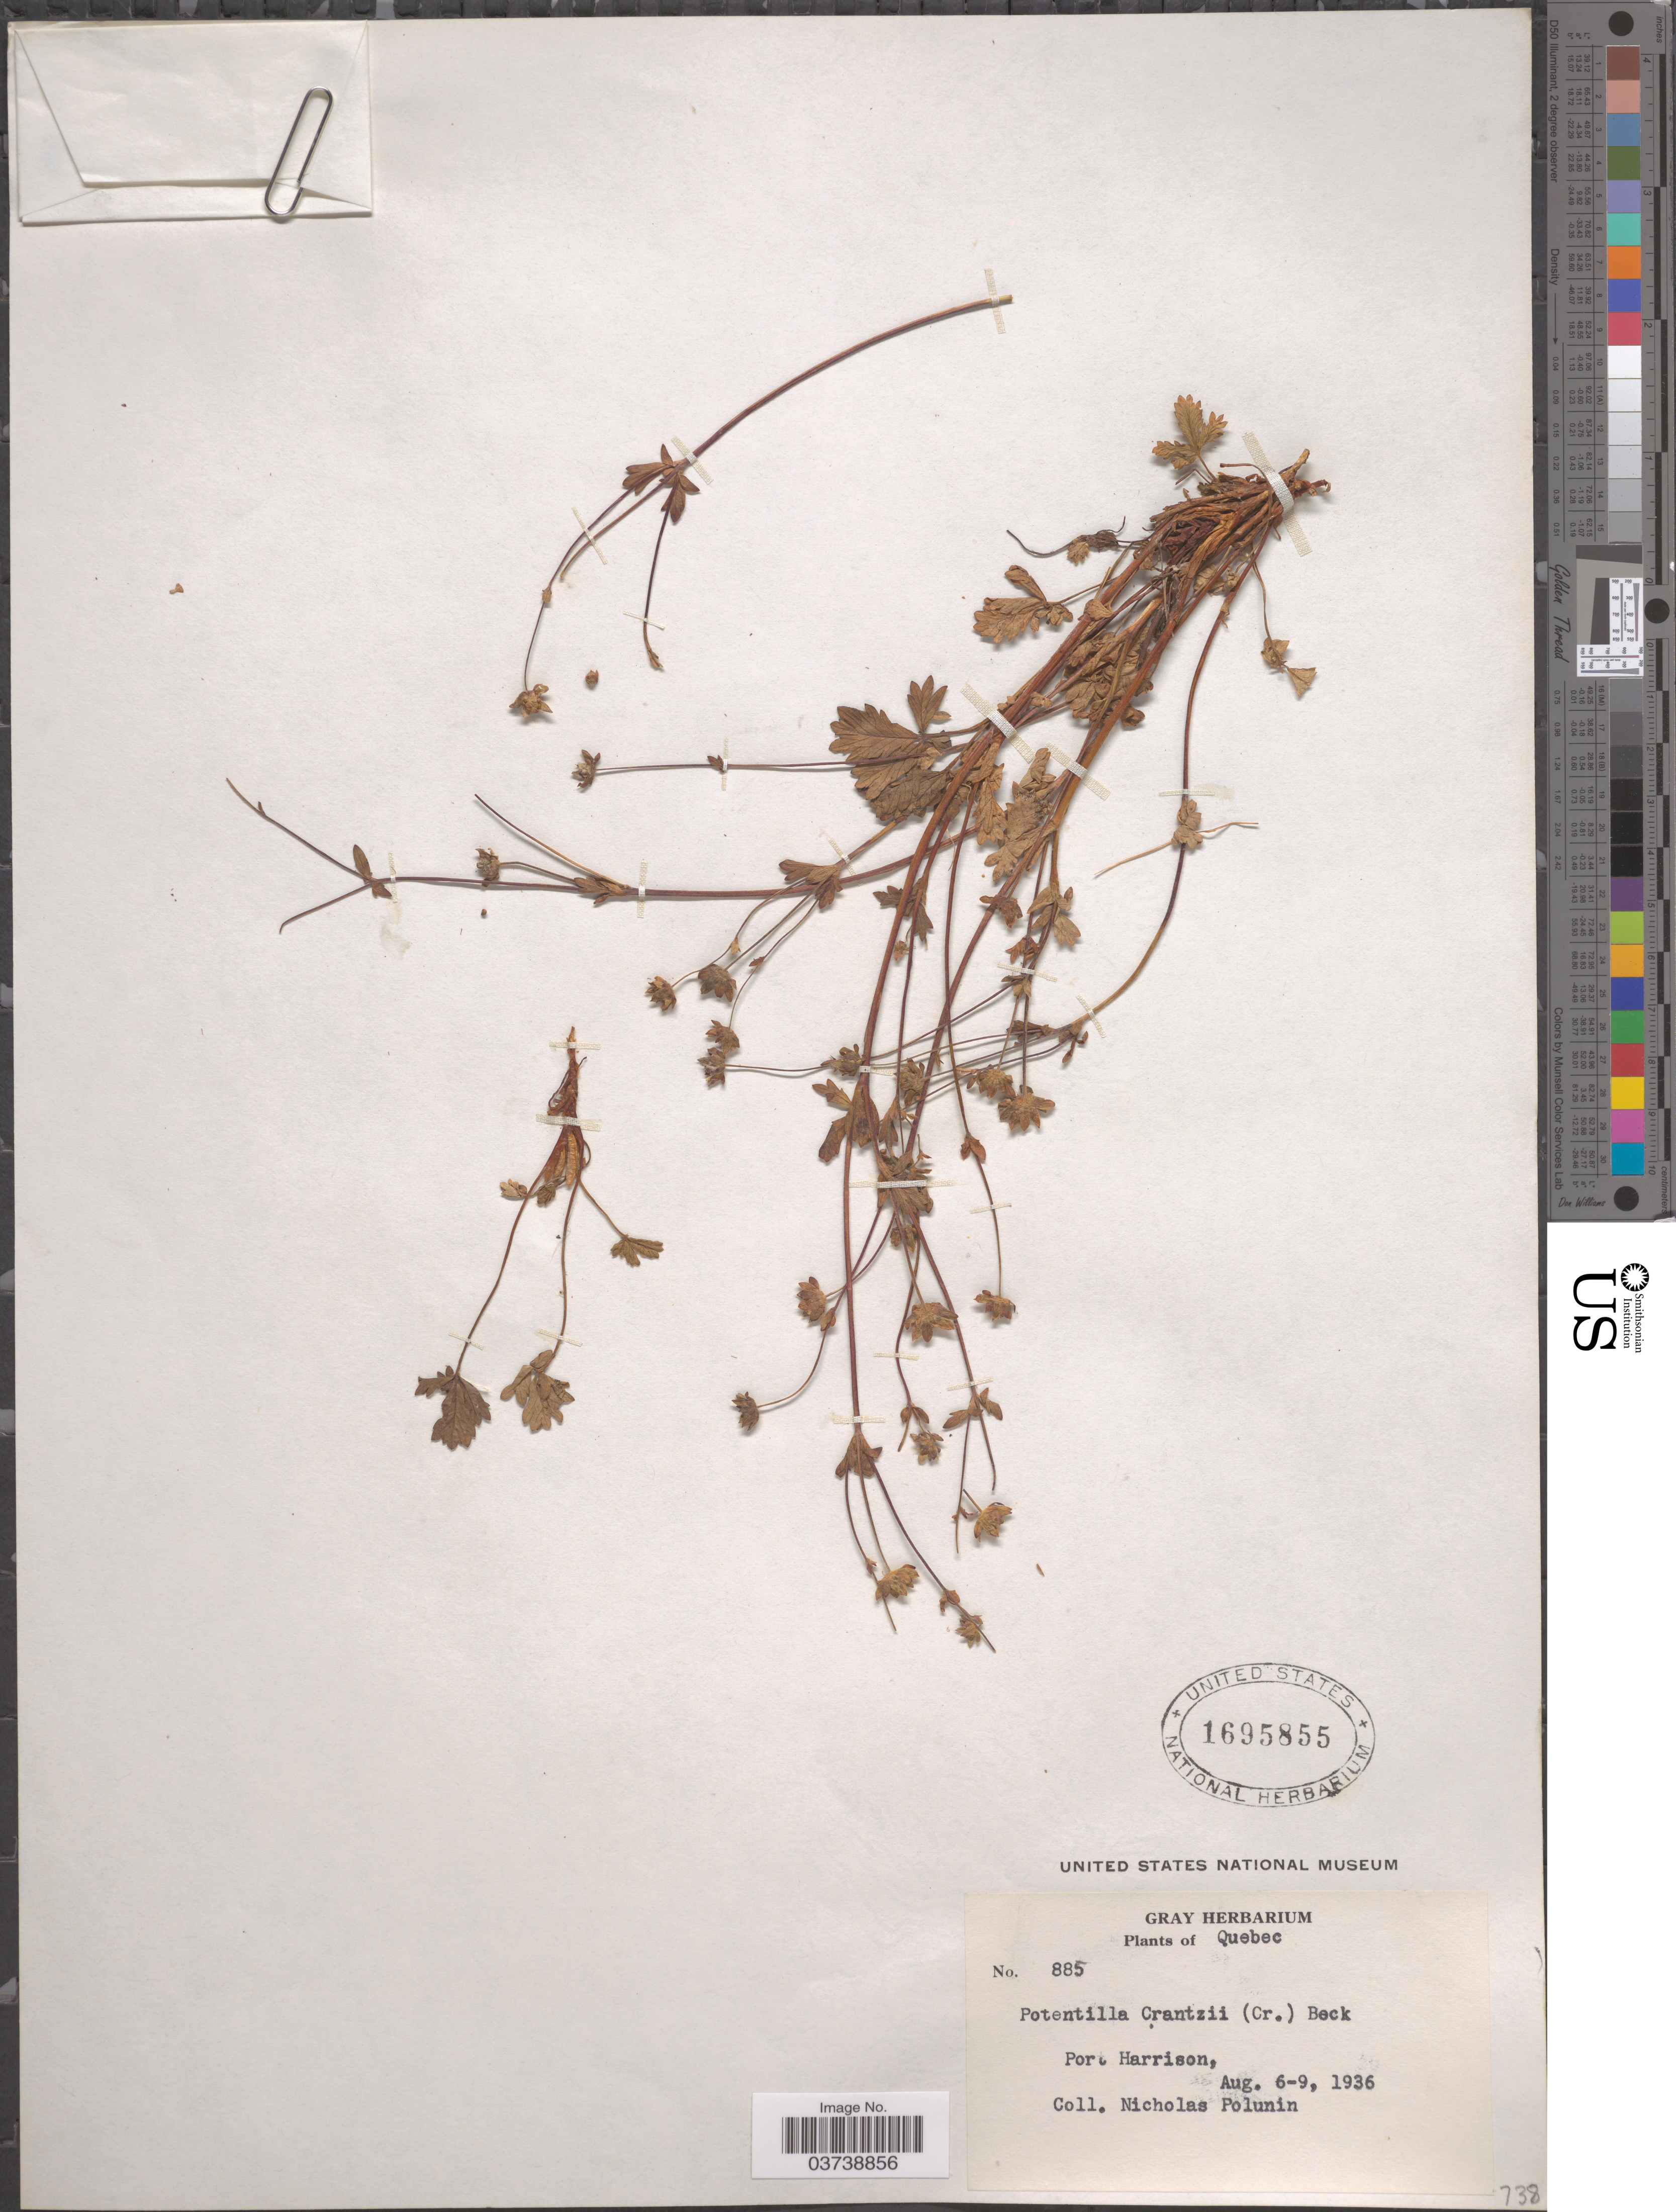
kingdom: Plantae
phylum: Tracheophyta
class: Magnoliopsida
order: Rosales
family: Rosaceae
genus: Potentilla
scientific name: Potentilla crantzii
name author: (Crantz) Beck ex Fritsch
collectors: N. V. Polunin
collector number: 885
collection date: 1936-08-06/1936-08-09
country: Canada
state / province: Quebec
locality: Port Harrison.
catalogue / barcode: US 1695855